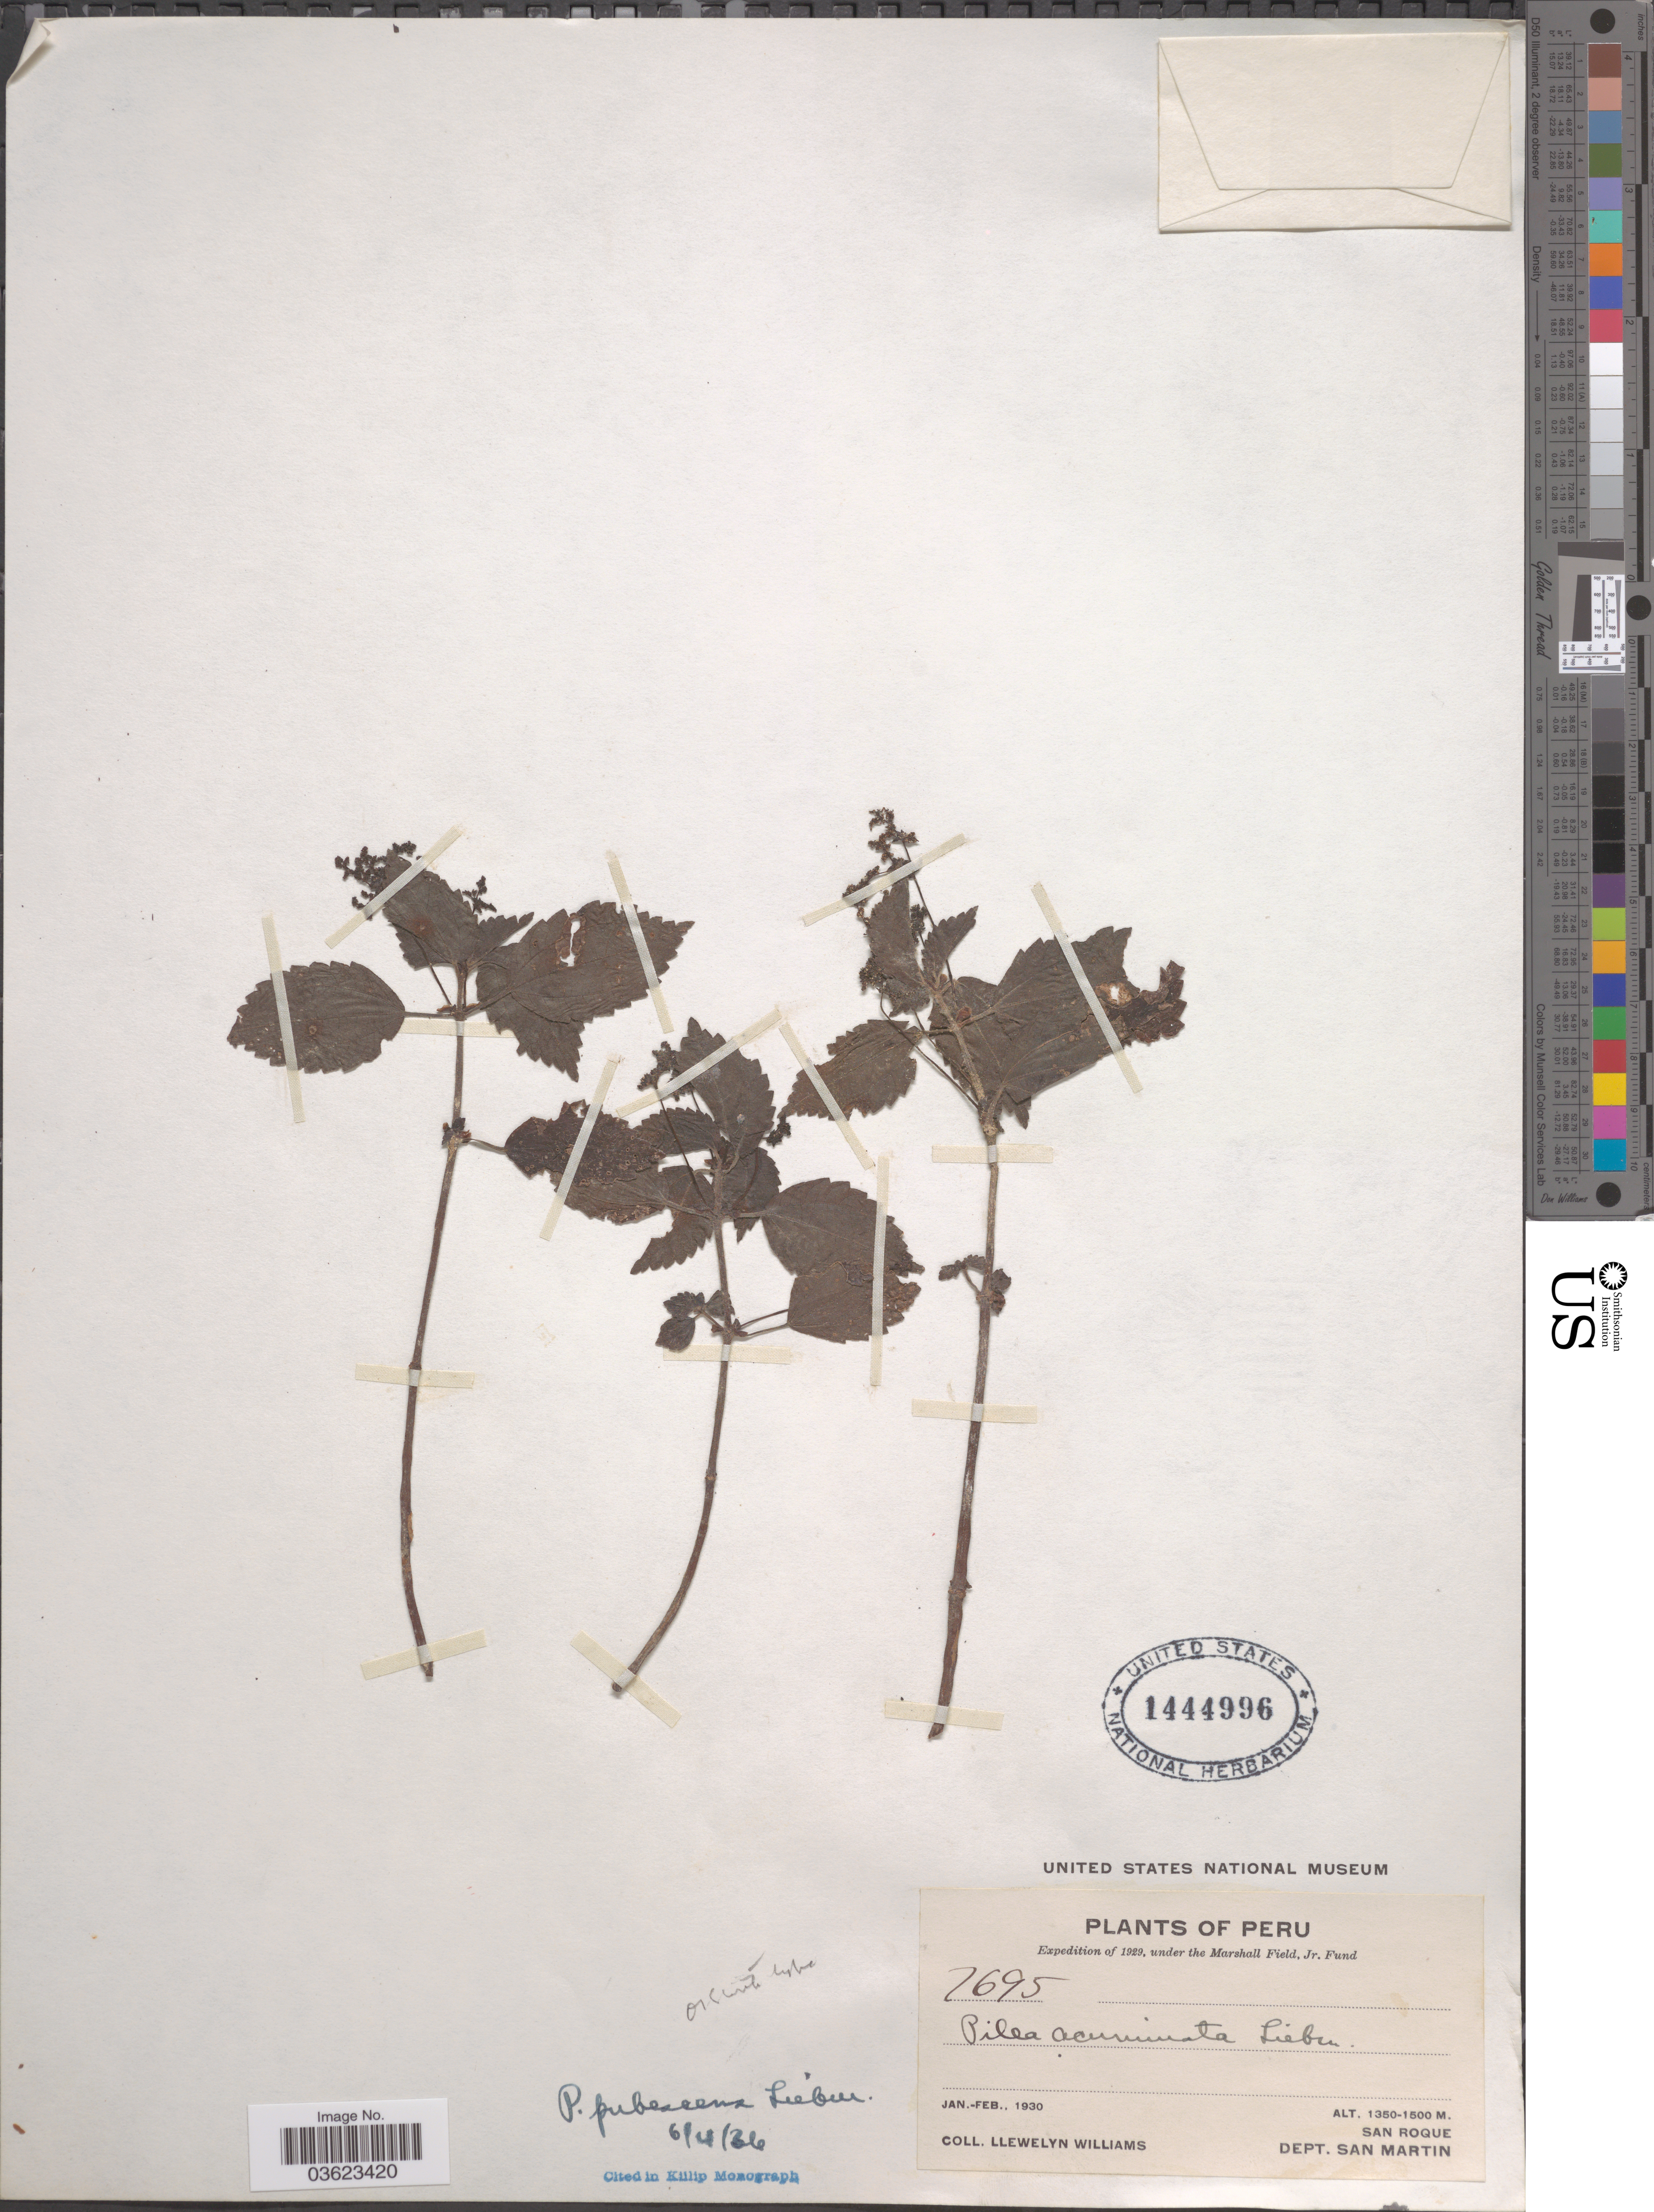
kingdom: Plantae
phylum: Tracheophyta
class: Magnoliopsida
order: Rosales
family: Urticaceae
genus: Pilea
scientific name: Pilea pubescens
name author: Liebm.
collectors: Ll. Williams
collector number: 2695*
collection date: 1930-01/1930-02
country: Peru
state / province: San Martín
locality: San Roque. Dept. San Martin.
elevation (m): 1350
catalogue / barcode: US 1444996